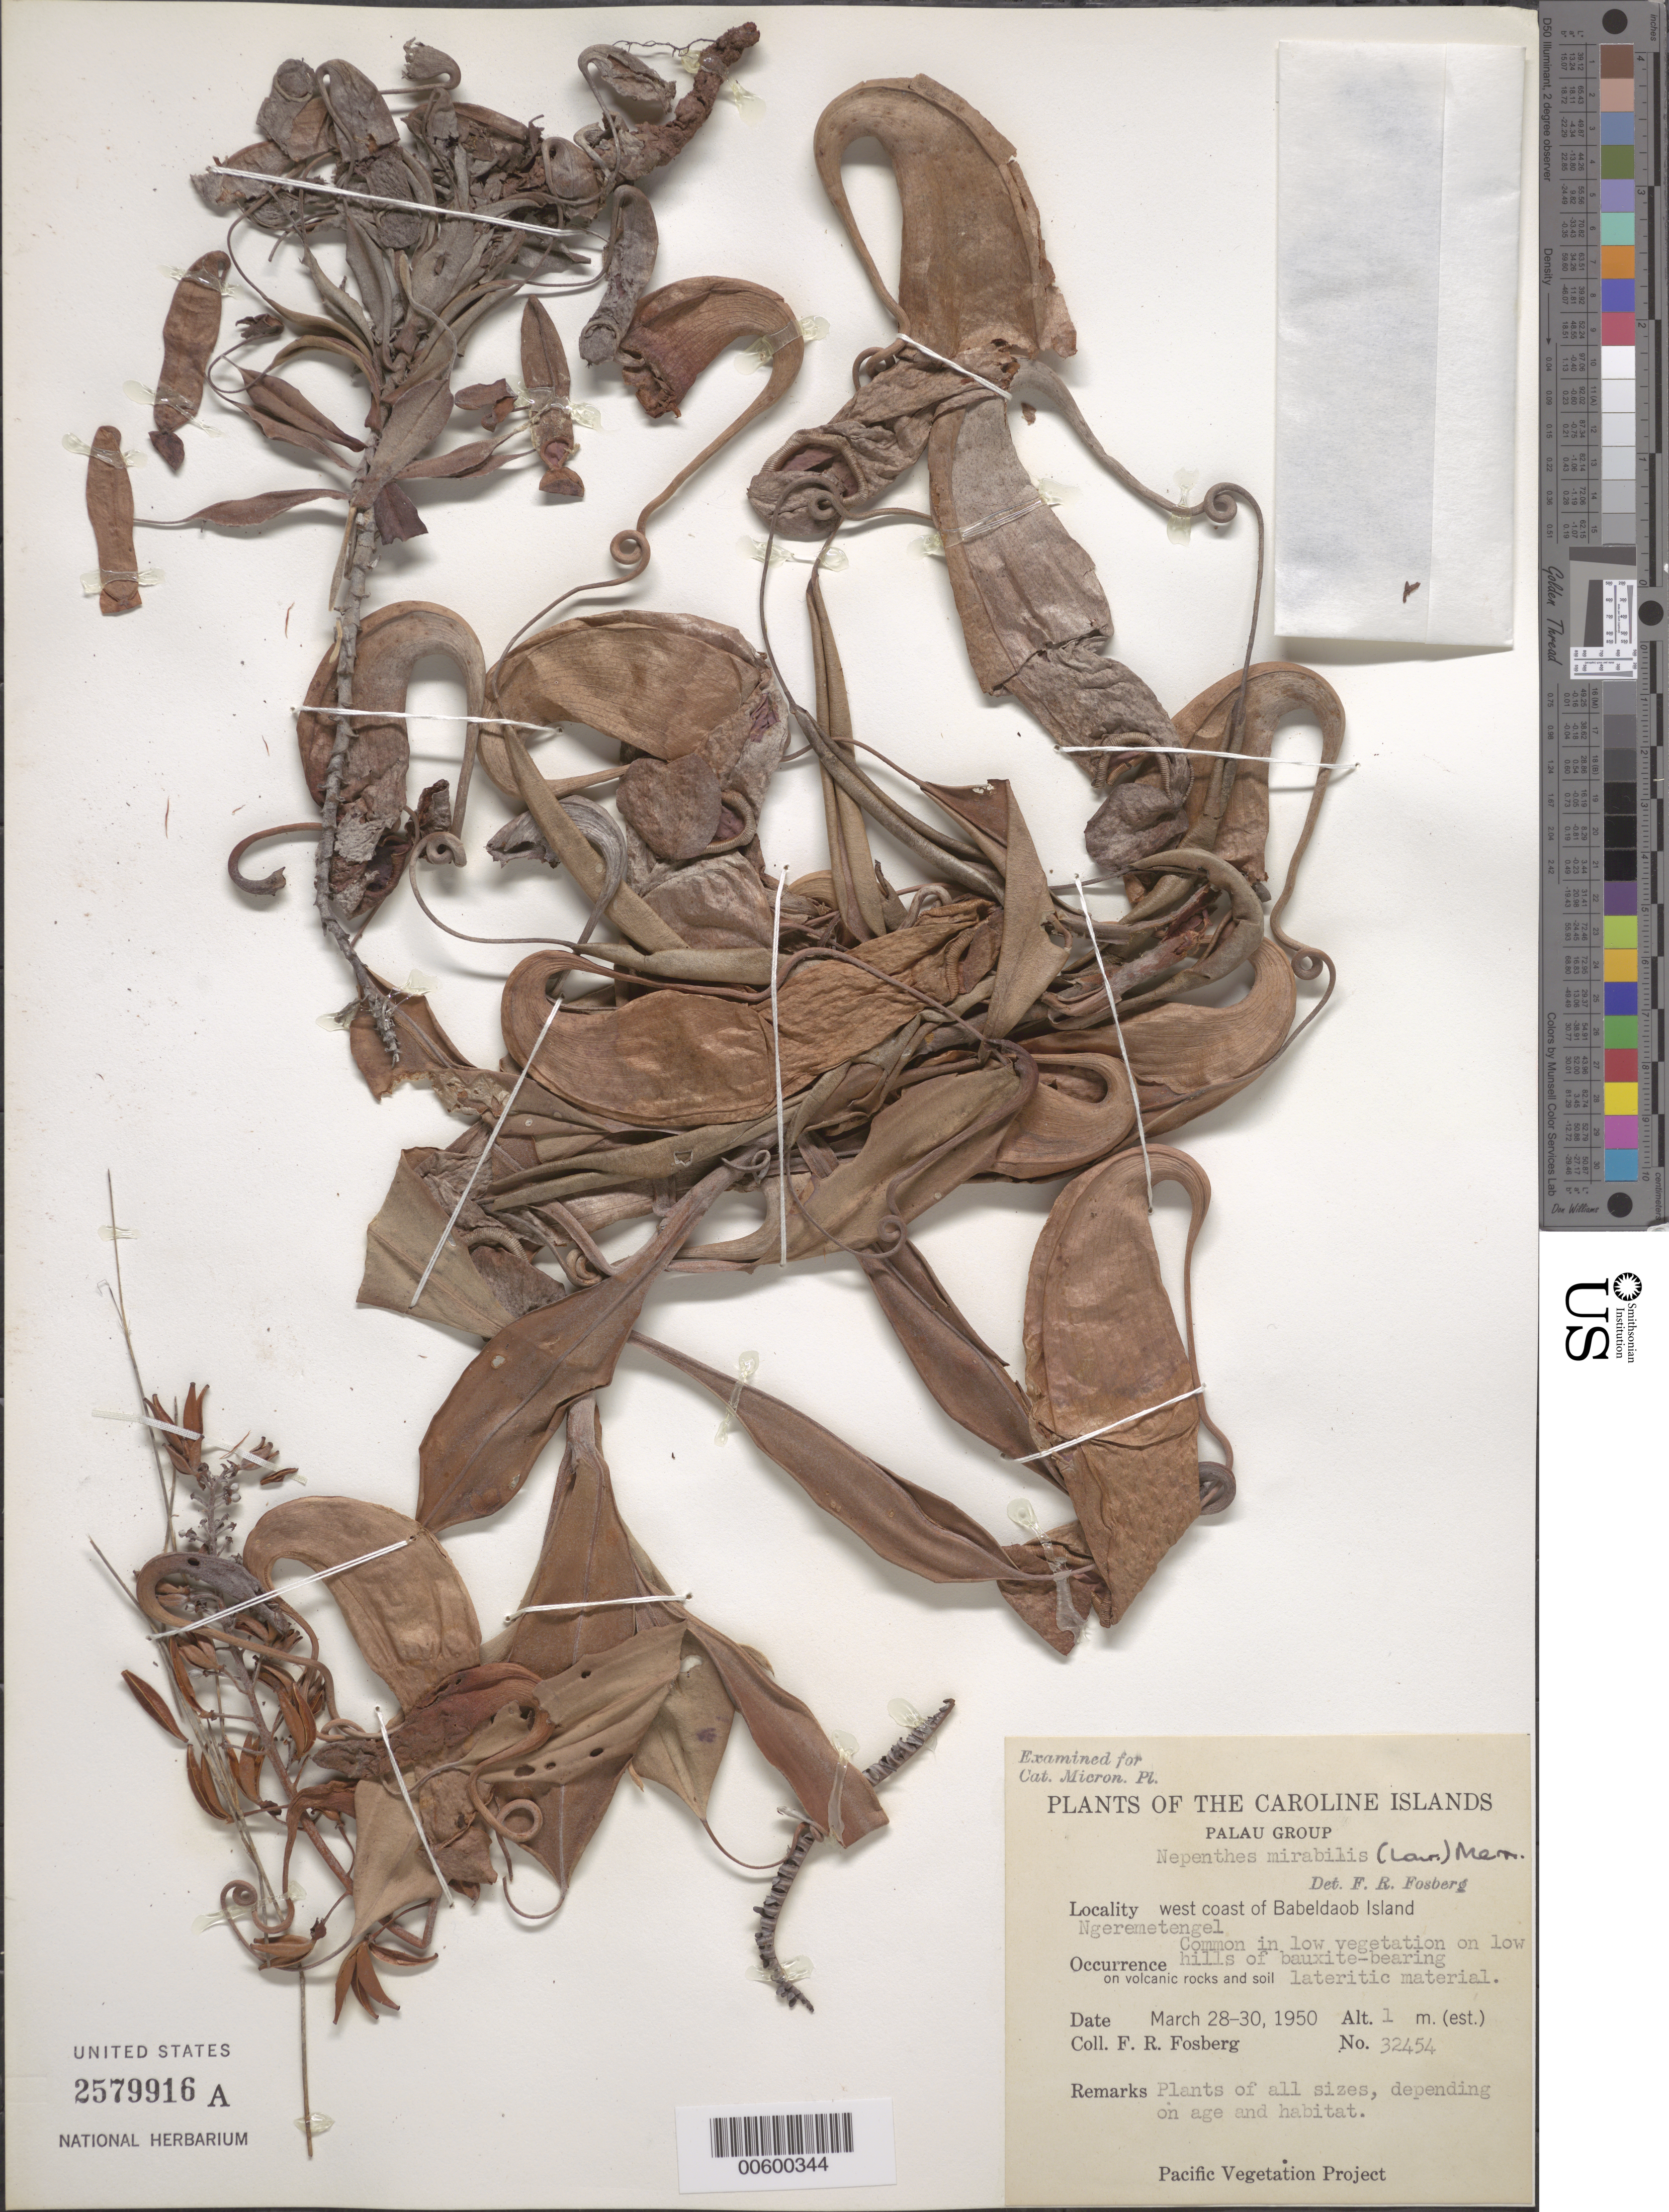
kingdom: Plantae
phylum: Tracheophyta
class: Magnoliopsida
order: Caryophyllales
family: Nepenthaceae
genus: Nepenthes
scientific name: Nepenthes mirabilis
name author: (Lour.) Druce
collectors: F. R. Fosberg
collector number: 32454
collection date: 1950-03-28/1950-03-30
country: Palau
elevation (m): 1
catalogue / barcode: US 2579916A